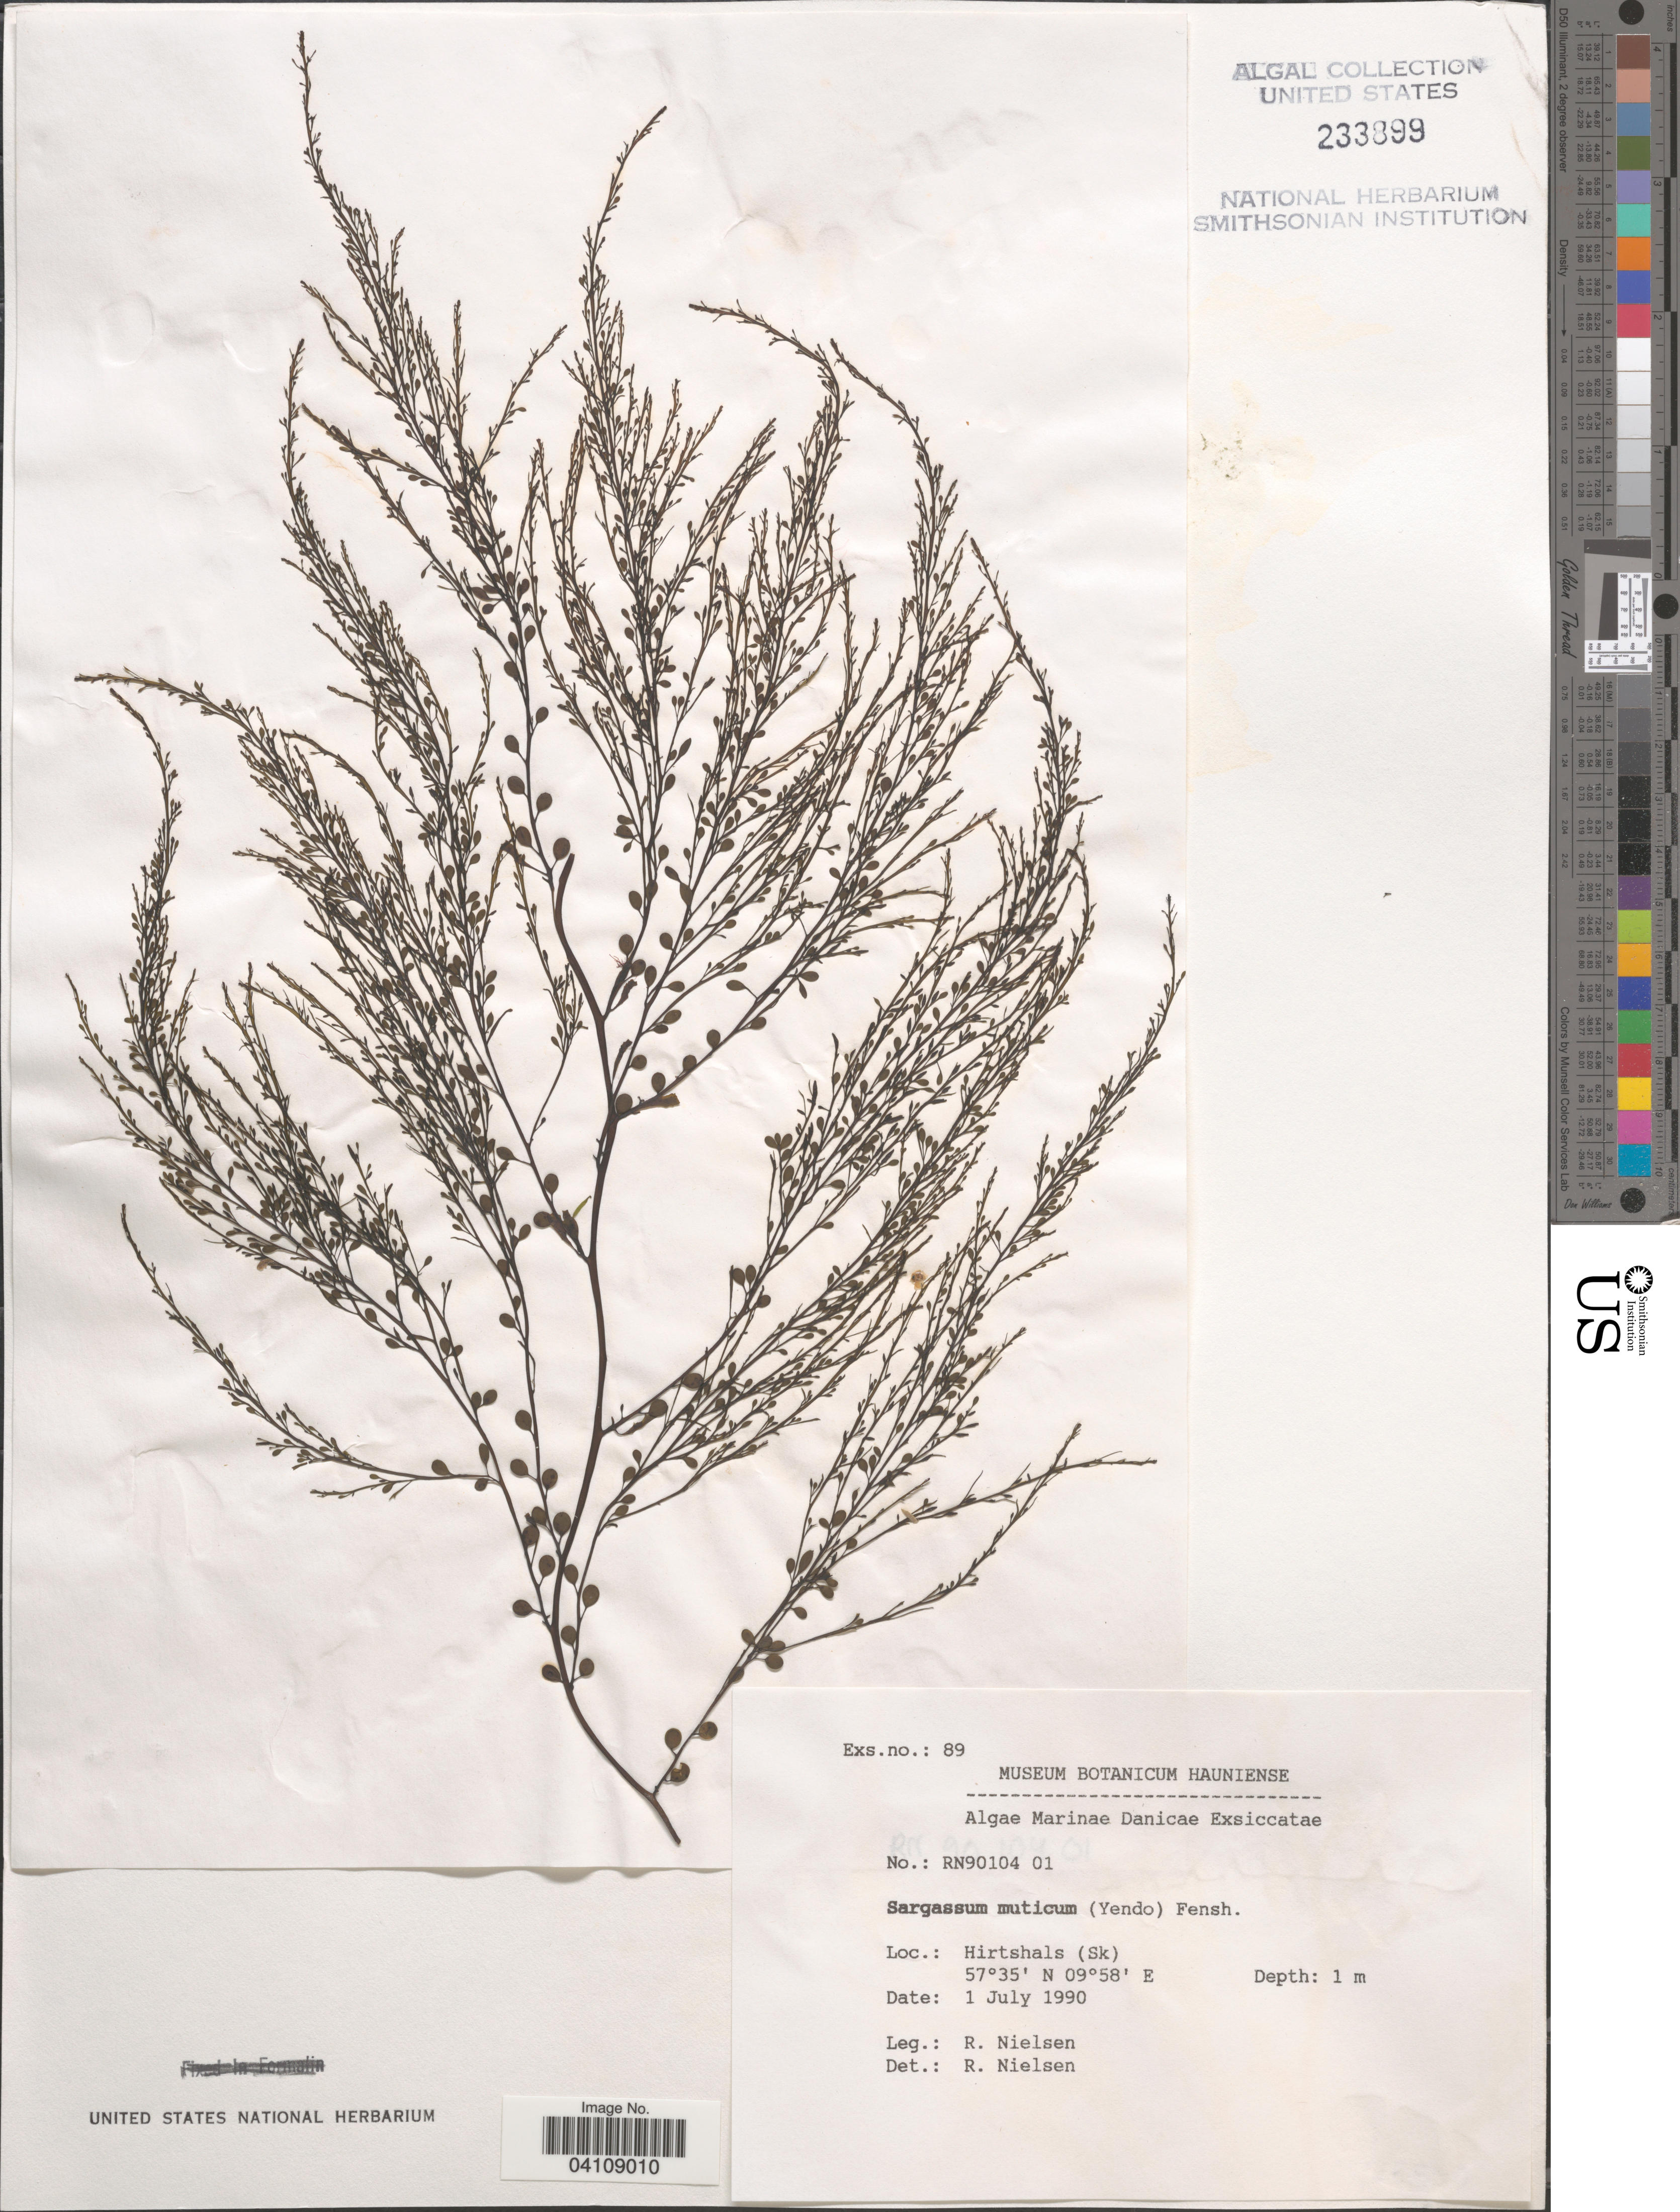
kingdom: Chromista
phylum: Ochrophyta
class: Phaeophyceae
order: Fucales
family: Sargassaceae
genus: Sargassum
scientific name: Sargassum muticum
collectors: R. Nielsen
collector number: RN90104 01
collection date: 1990-07-01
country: Denmark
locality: Danicae. Hirshals (Sk).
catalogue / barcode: US 233899